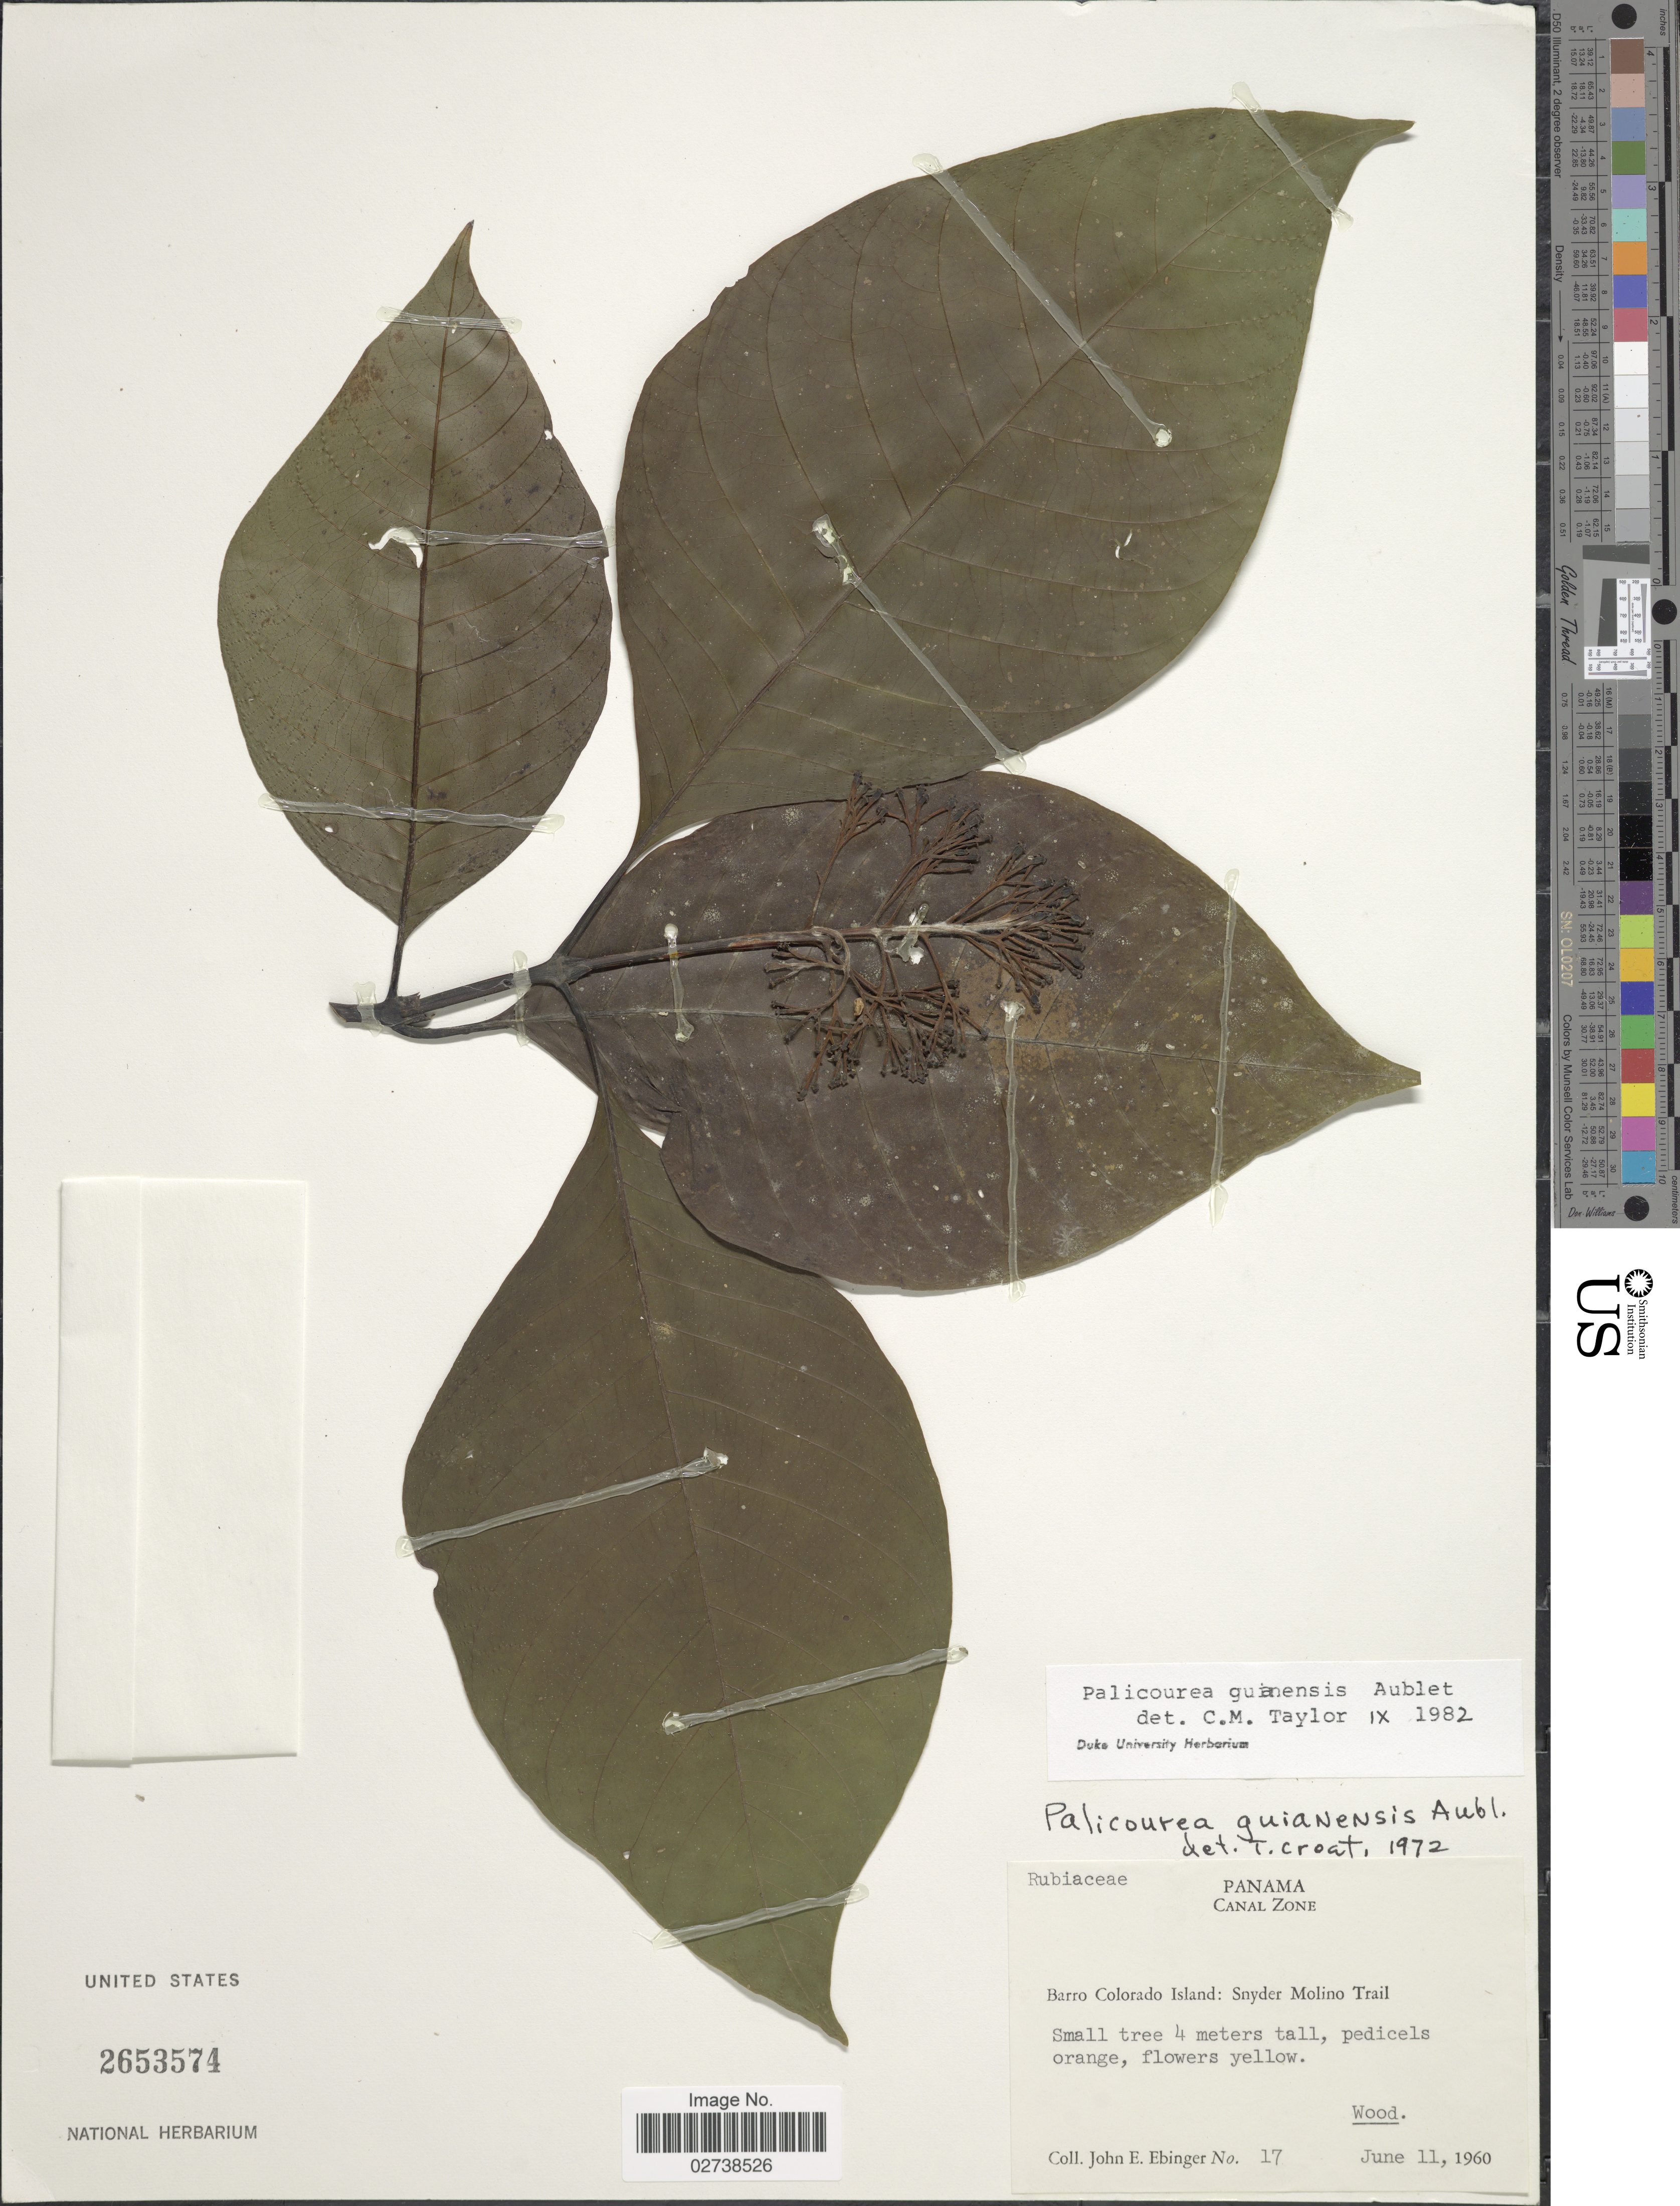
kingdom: Plantae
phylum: Tracheophyta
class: Magnoliopsida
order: Gentianales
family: Rubiaceae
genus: Palicourea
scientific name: Palicourea guianensis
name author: Aubl.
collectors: J. Ebinger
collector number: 17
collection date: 1960-06-11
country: Panama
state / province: Panamá Oeste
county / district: Canal Zone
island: Barro Colorado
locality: Barro Colorado Island: Snyder Molino Trail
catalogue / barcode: US 2653574